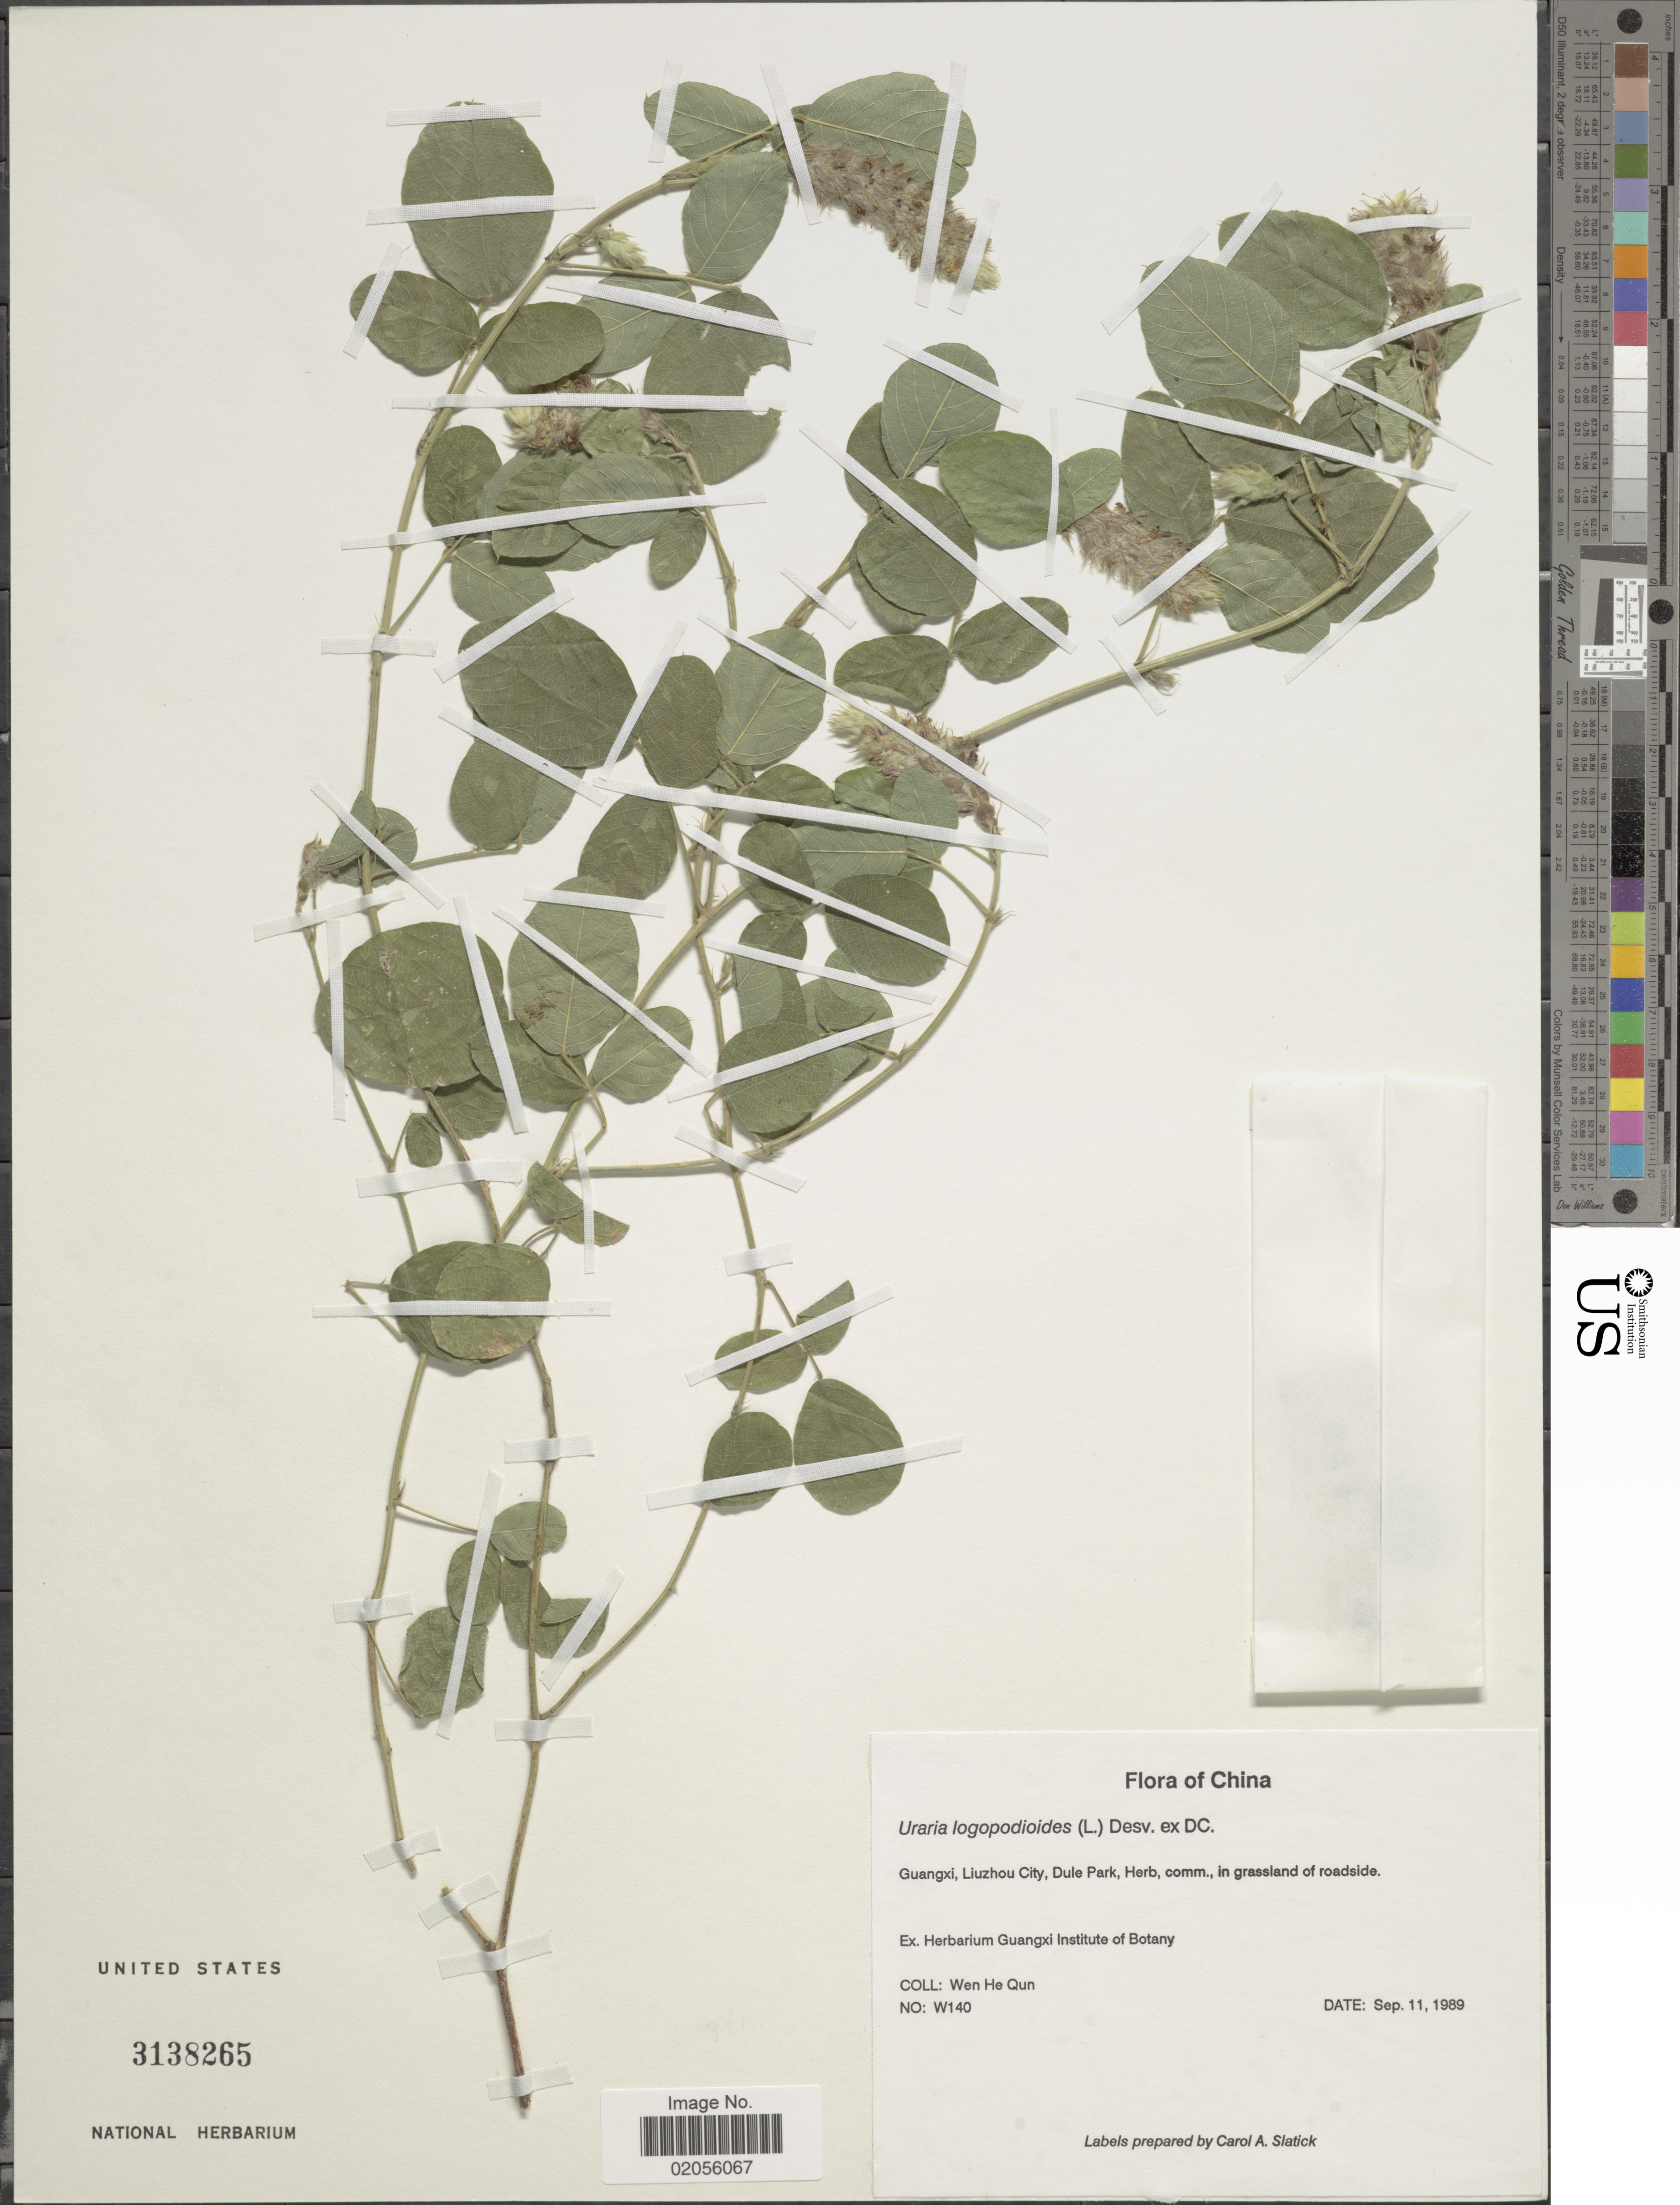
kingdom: Plantae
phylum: Tracheophyta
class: Magnoliopsida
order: Fabales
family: Fabaceae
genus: Uraria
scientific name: Uraria lagopodioides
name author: (L.) Desv. ex DC.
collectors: H. Wen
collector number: W140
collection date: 1989-09-11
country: China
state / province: Guangxi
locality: Liuzhou City, Dule Park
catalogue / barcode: US 3138265